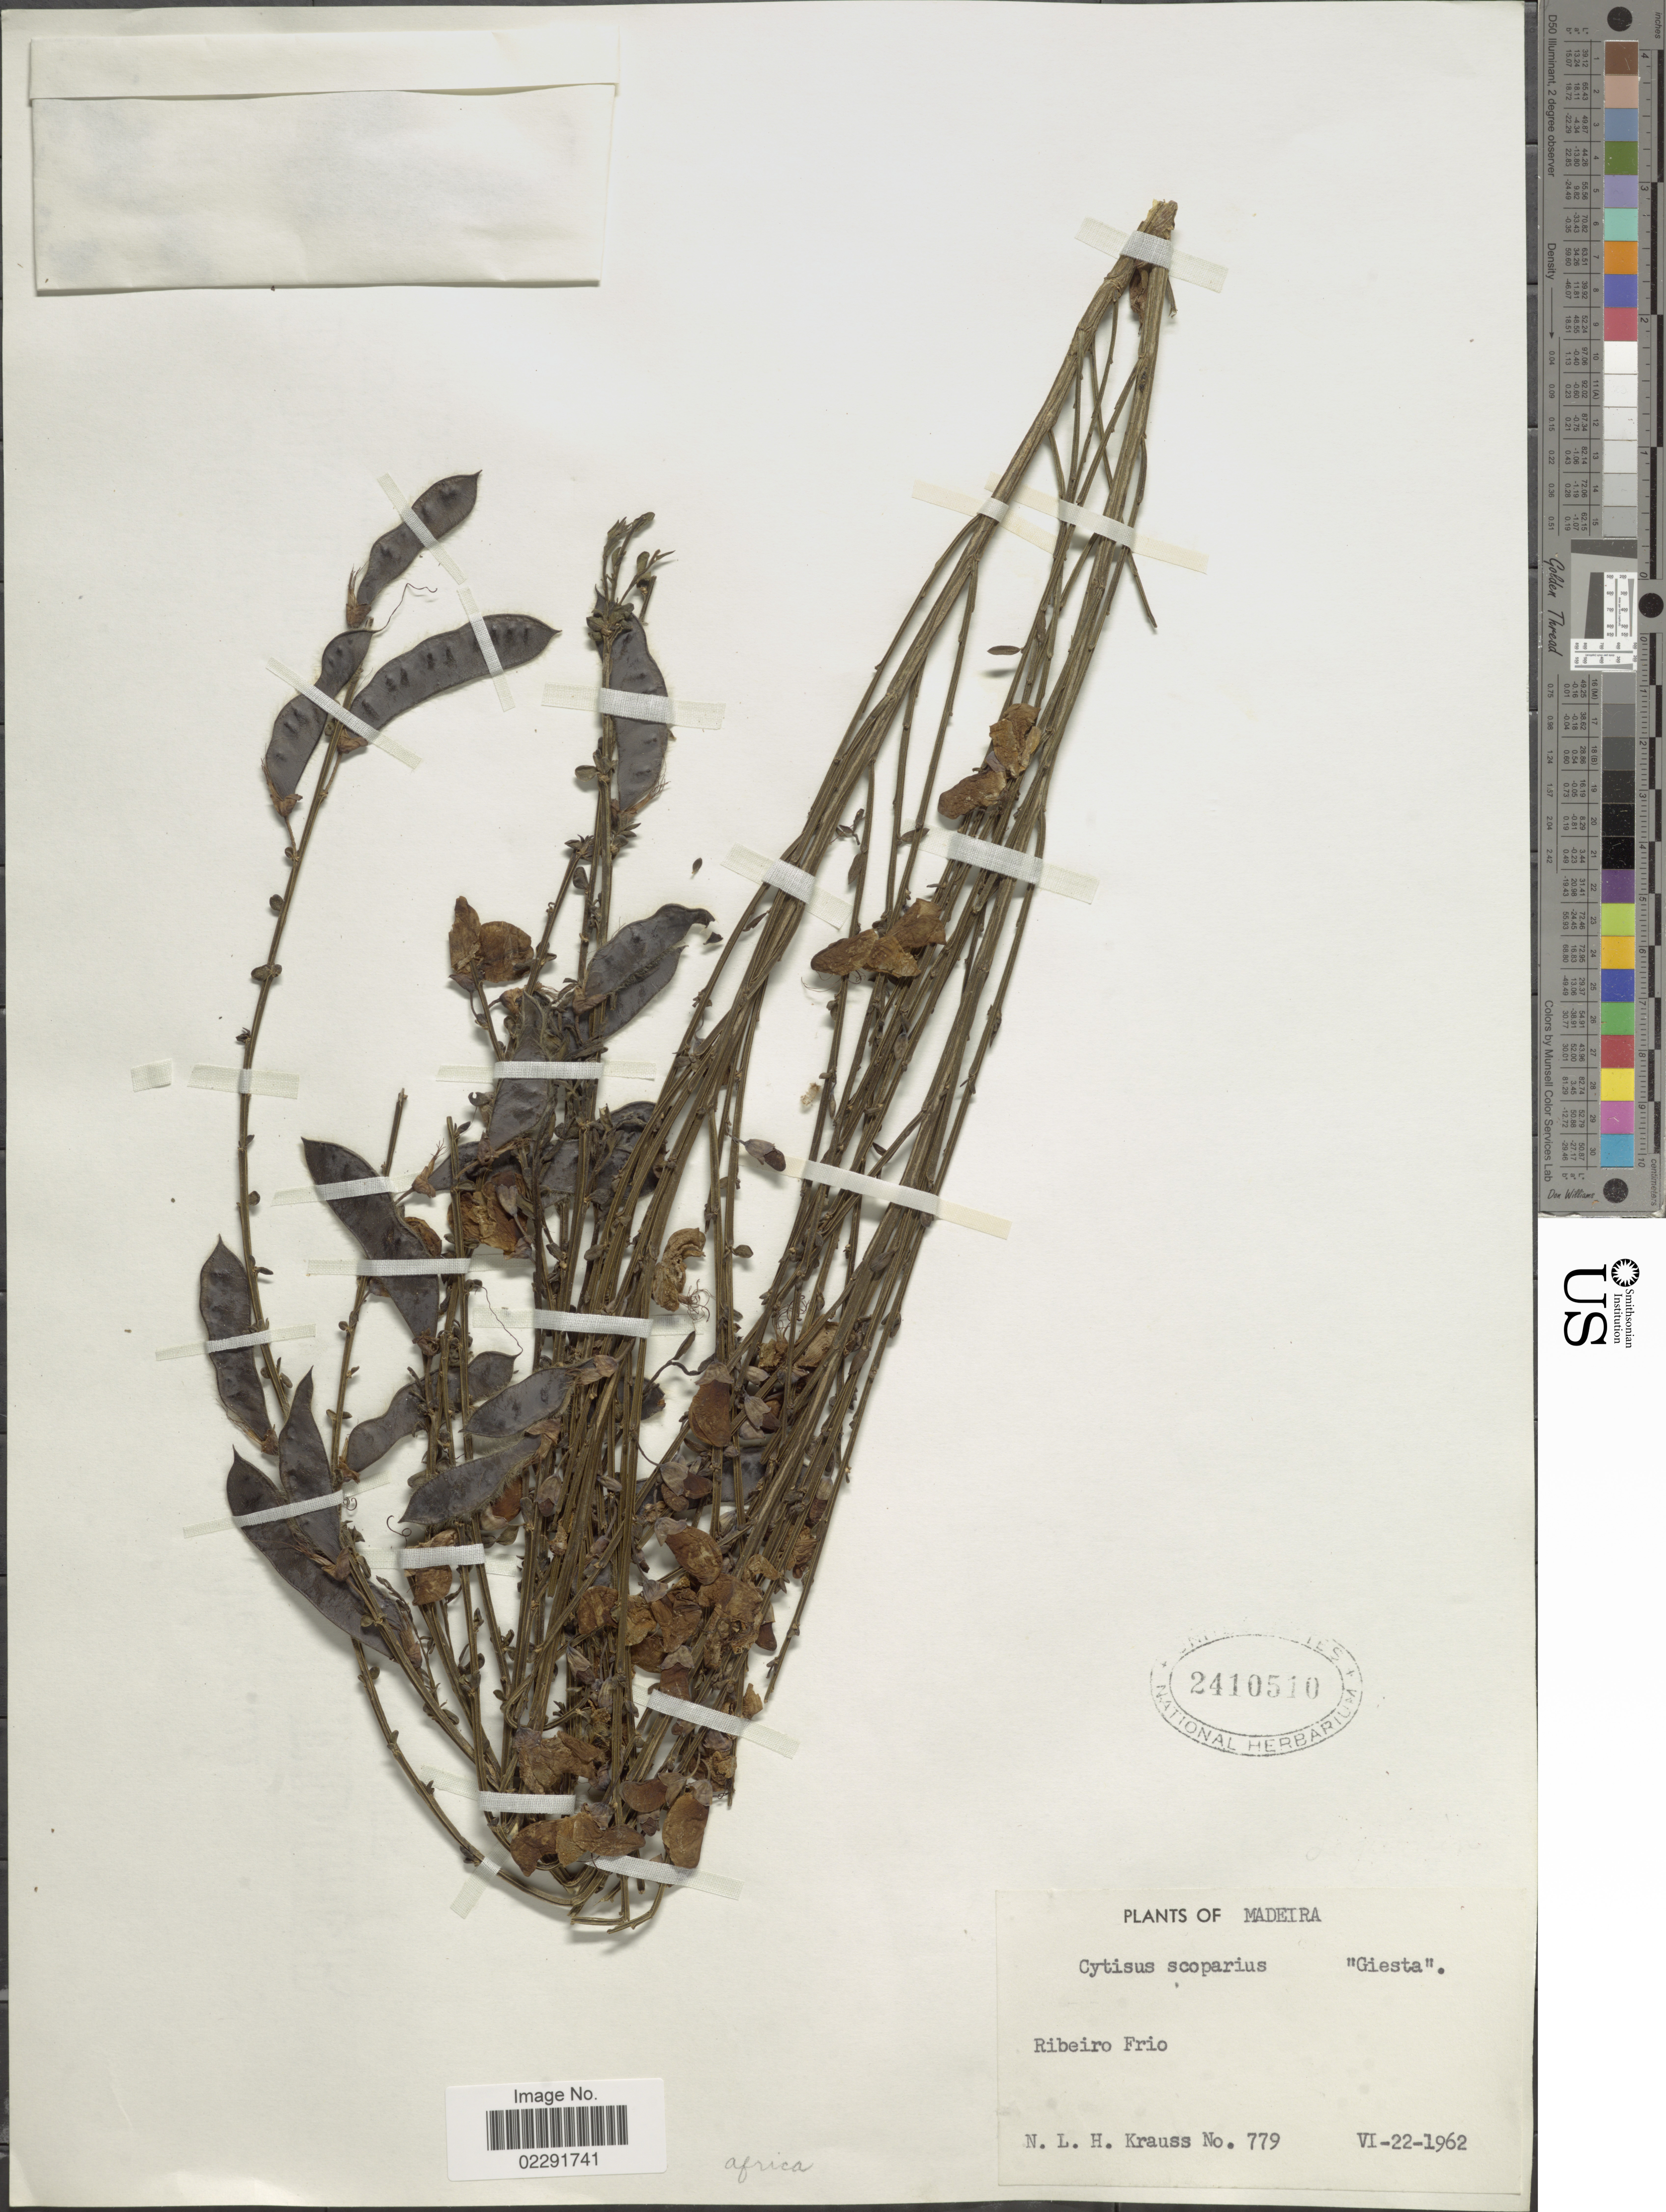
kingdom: Plantae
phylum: Tracheophyta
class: Magnoliopsida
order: Fabales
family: Fabaceae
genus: Cytisus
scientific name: Cytisus scoparius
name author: (L.) Link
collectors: N. Krauss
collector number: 779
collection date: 1962-06-22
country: Portugal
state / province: Madeira (Aut. Reg.)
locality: Ribeiro Frio.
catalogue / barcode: US 2410510